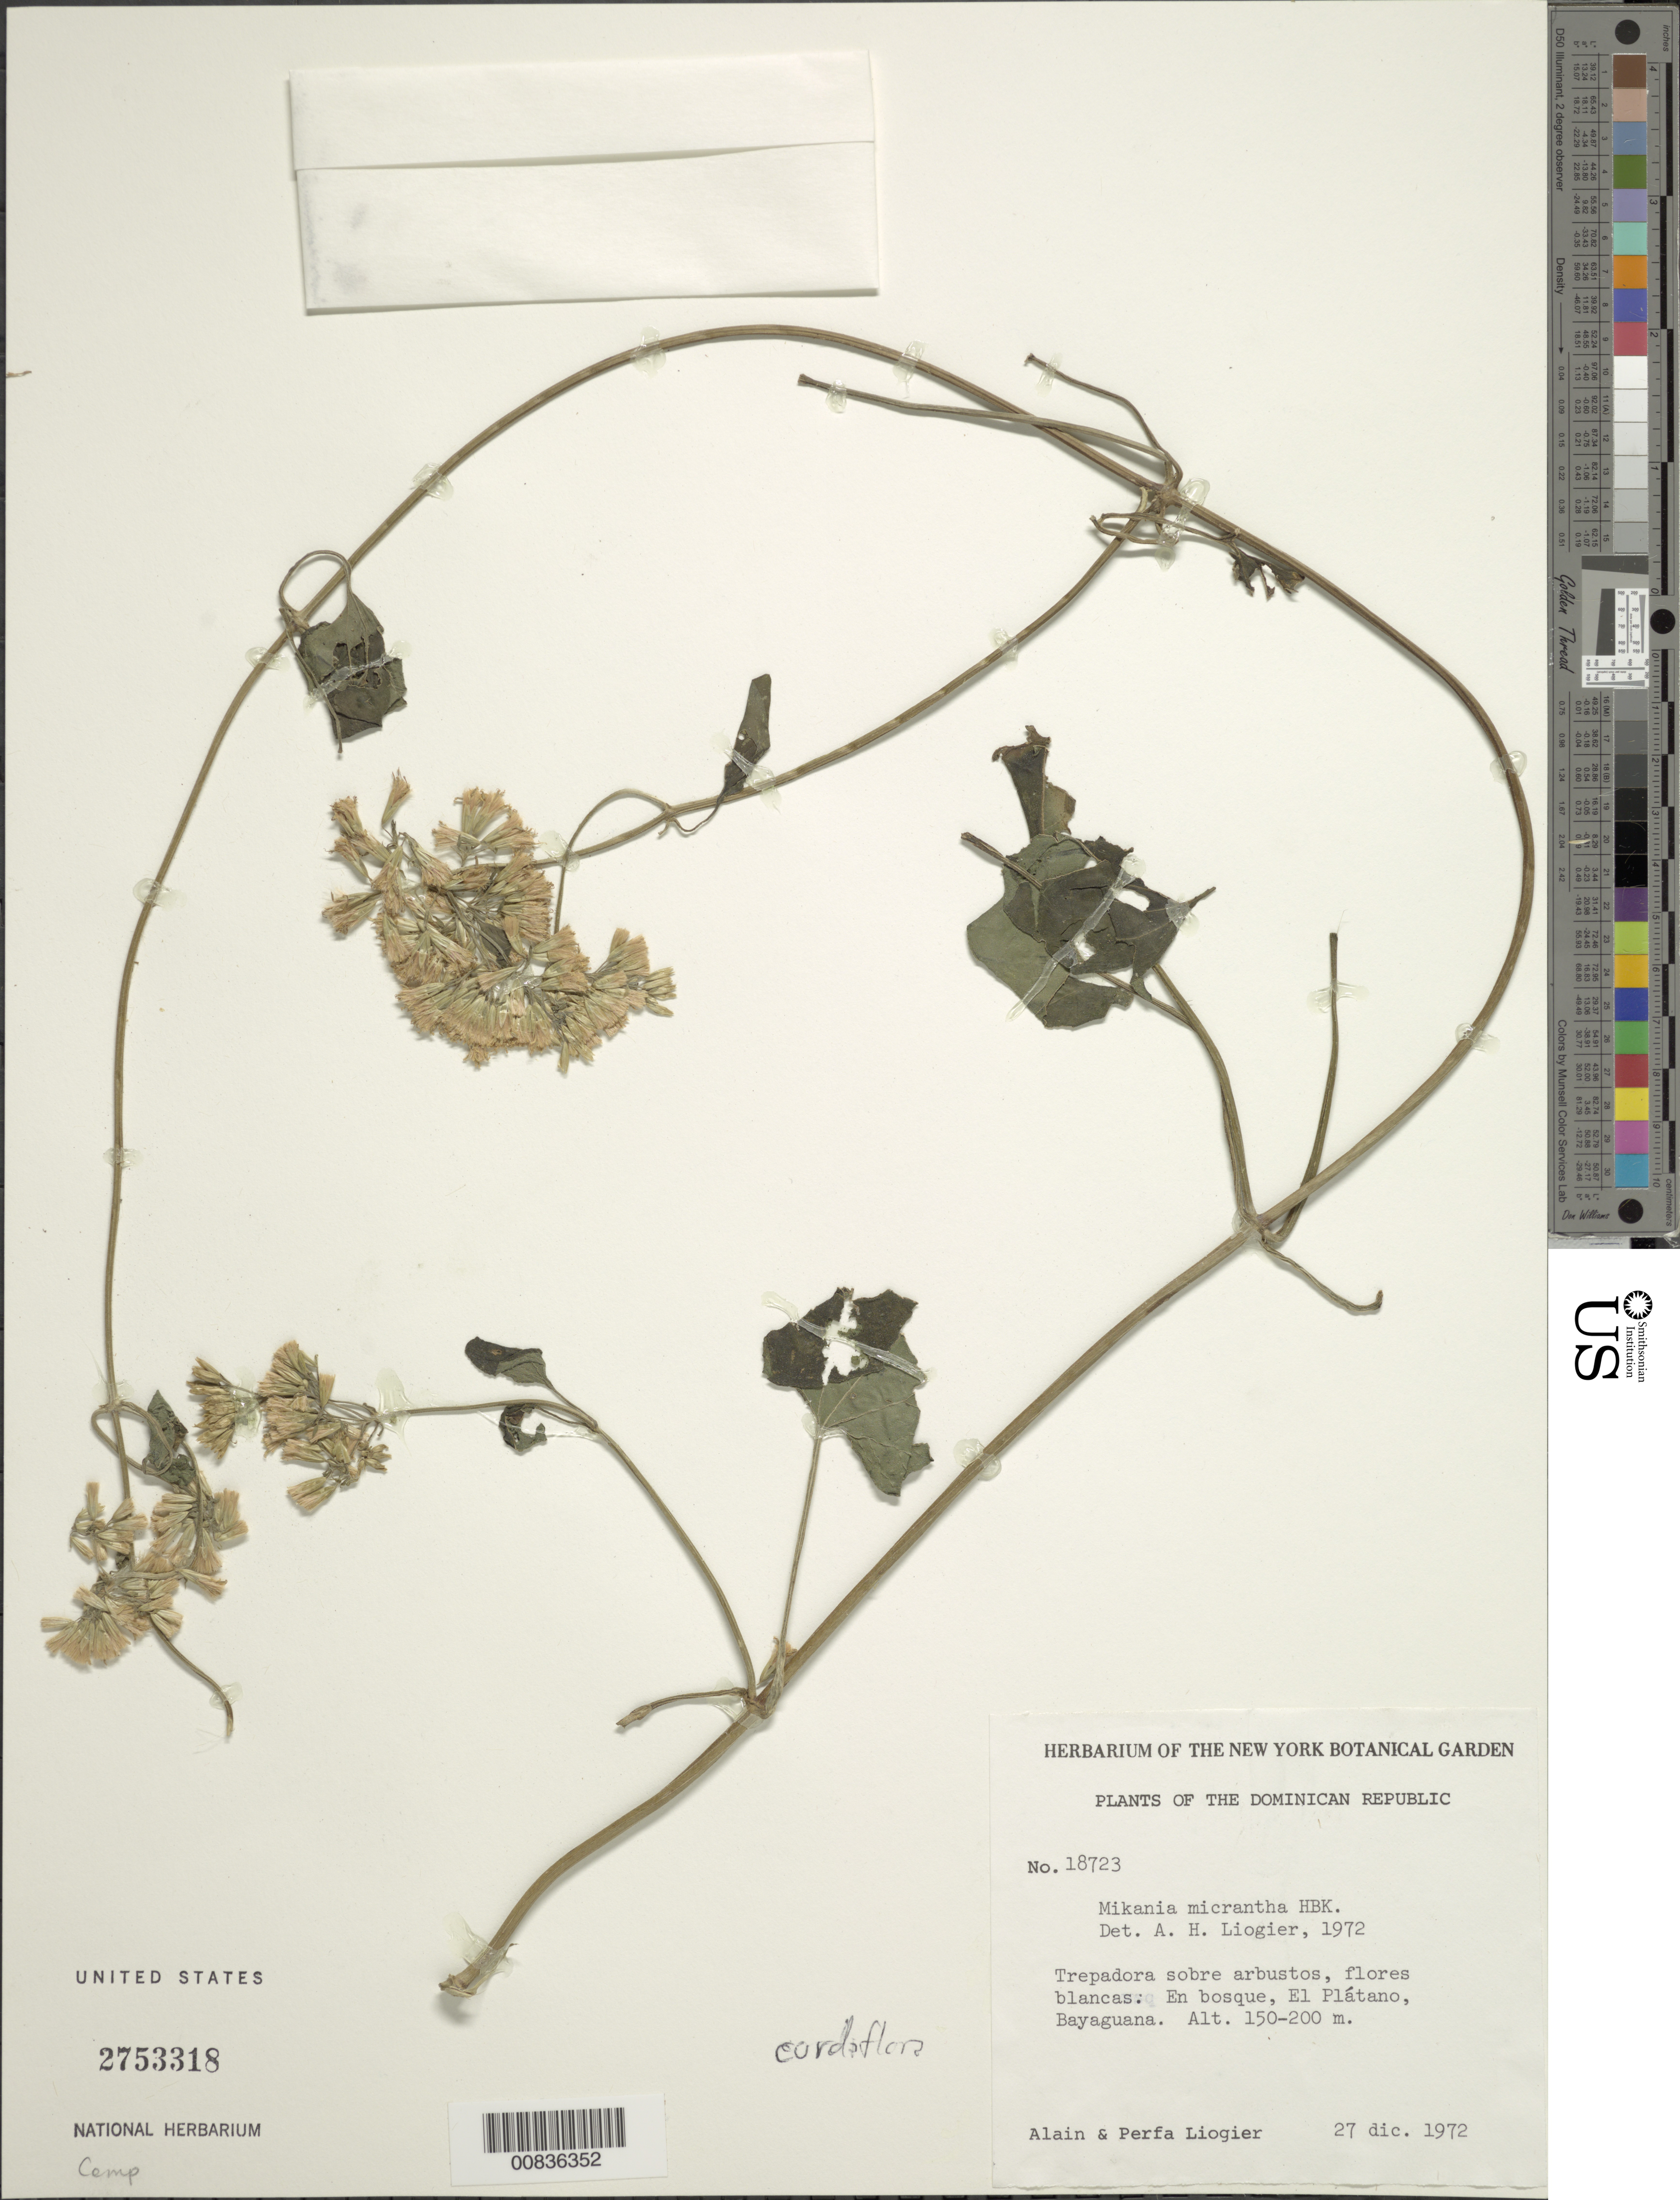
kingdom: Plantae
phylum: Tracheophyta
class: Magnoliopsida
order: Asterales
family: Asteraceae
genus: Mikania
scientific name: Mikania cordifolia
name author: Kunth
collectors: A. H. Liogier & M. P. Liogier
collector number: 18723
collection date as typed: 27 Dec 1972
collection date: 1972-12-27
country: Dominican Republic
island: Hispaniola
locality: El Plátano, Bayaguana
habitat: Sobre arbustos en boque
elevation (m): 150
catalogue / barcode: US 2753318